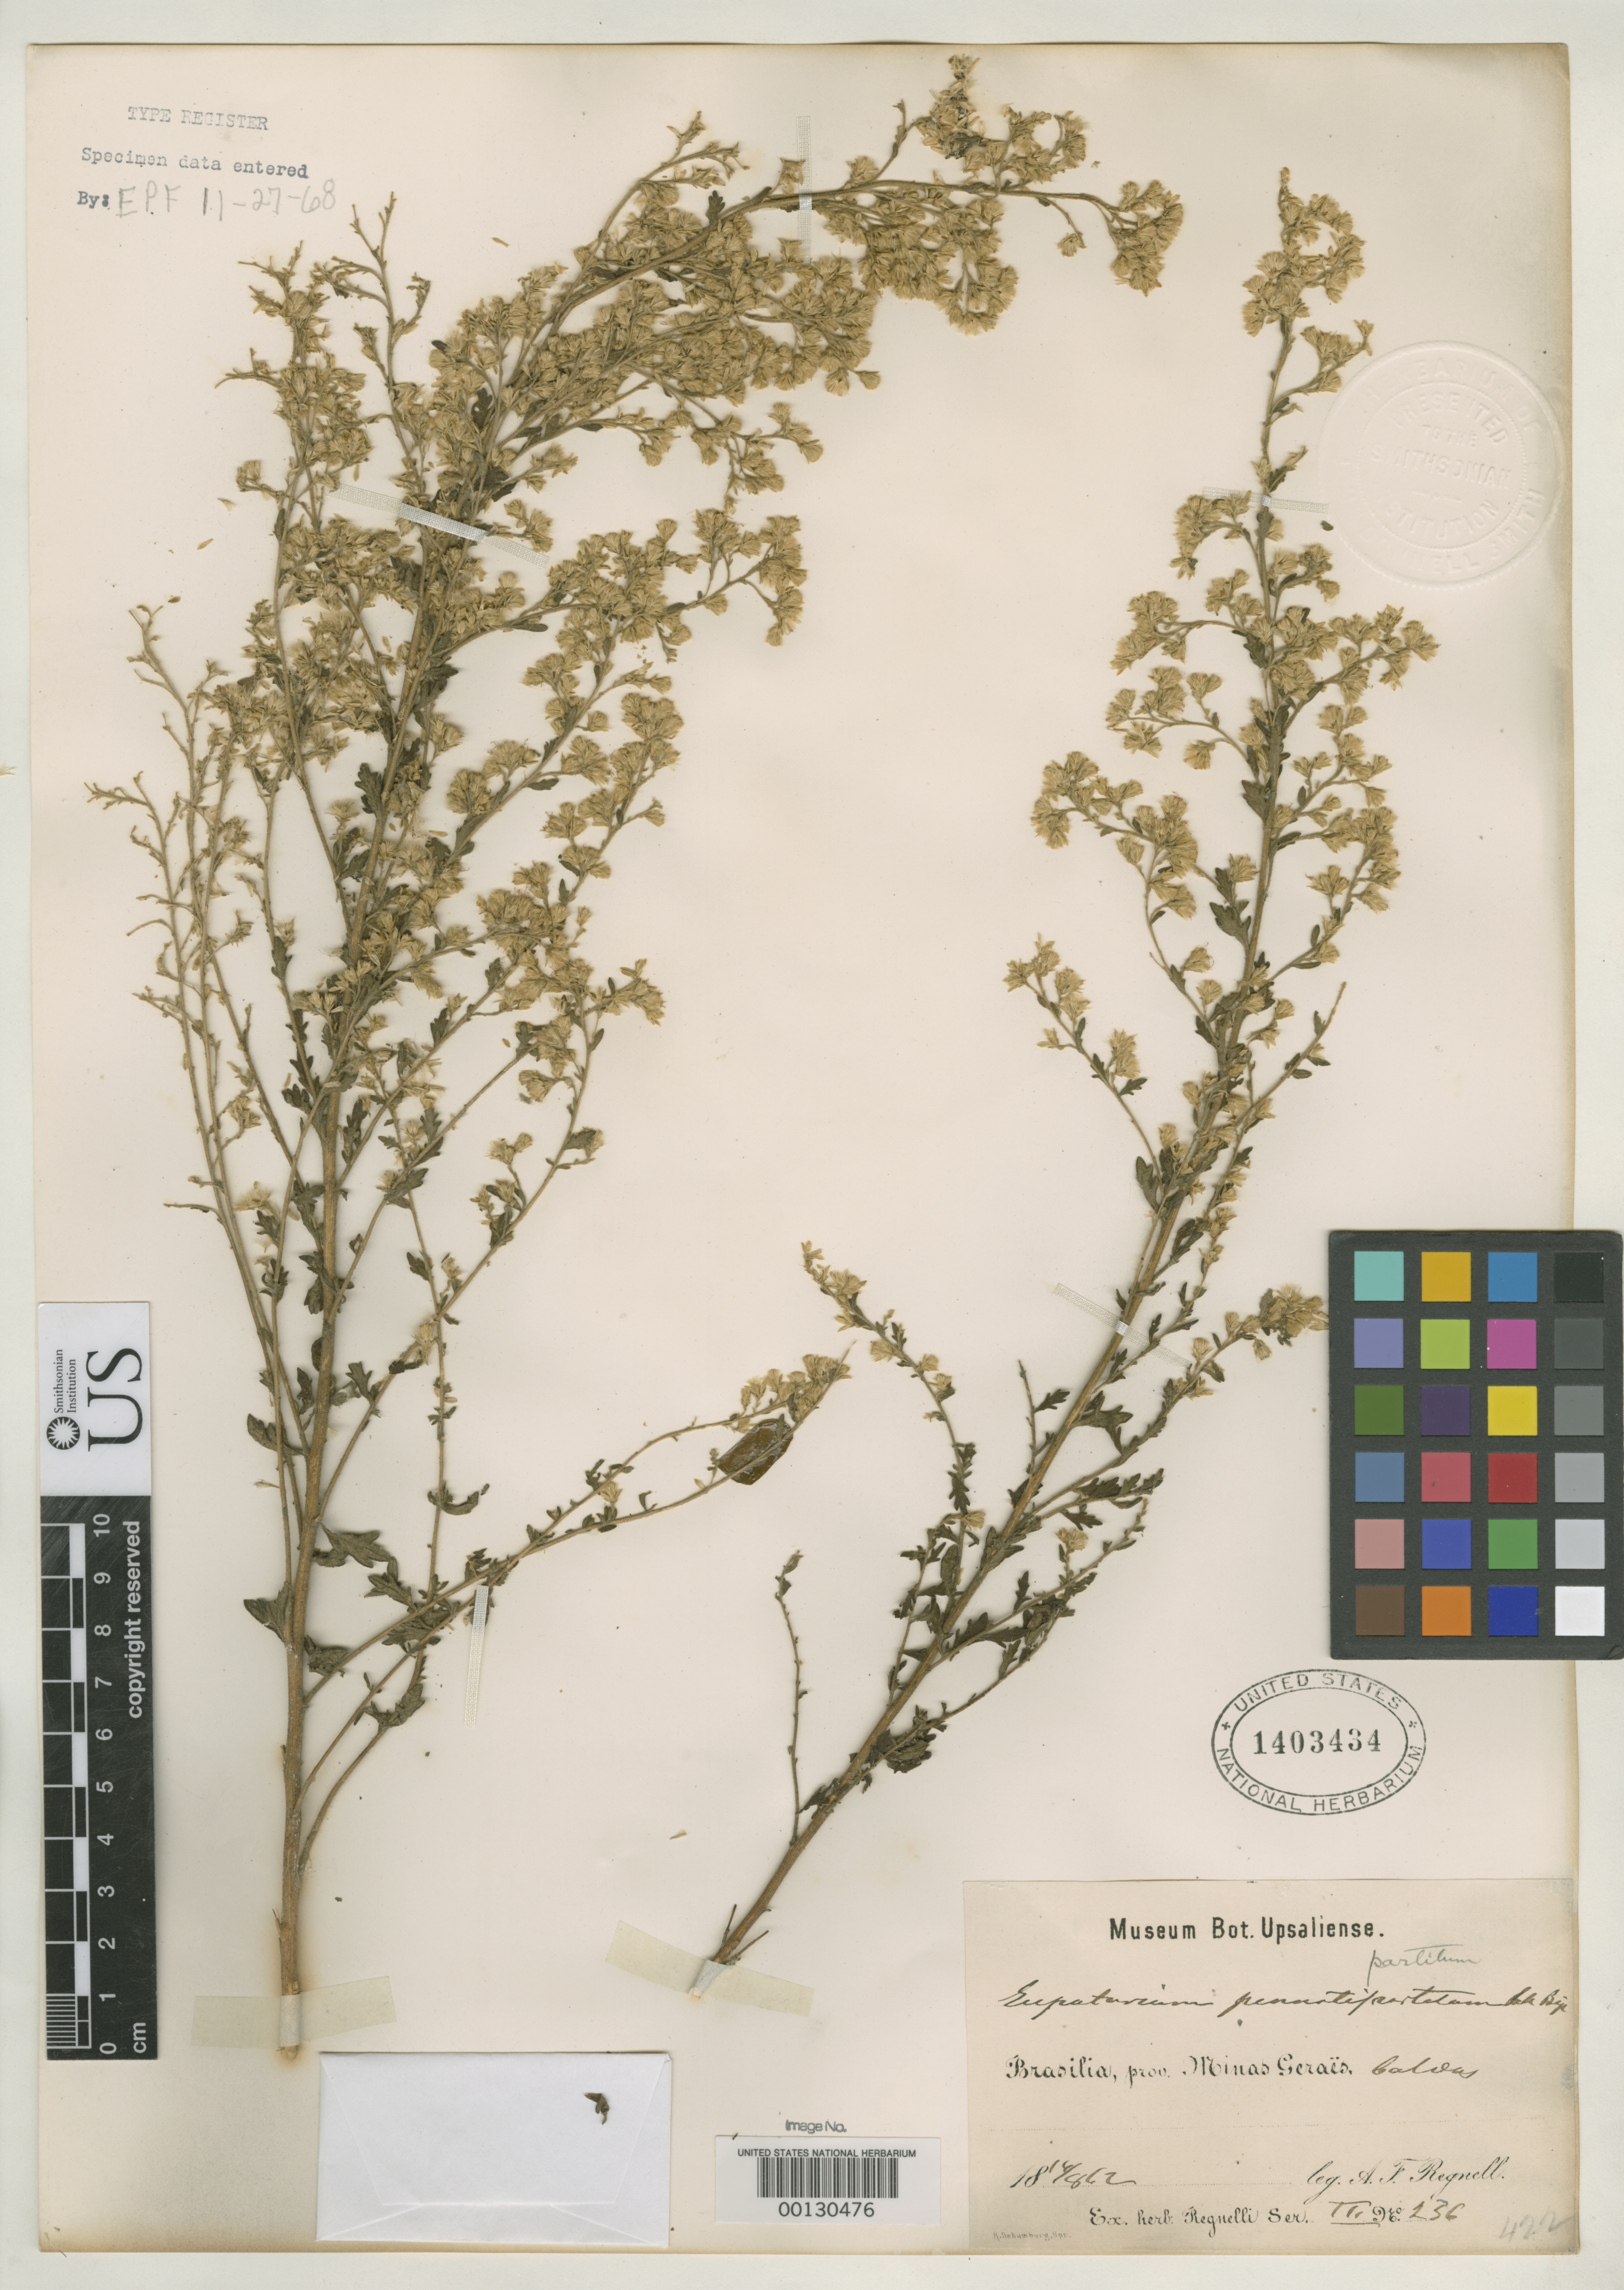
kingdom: Plantae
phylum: Tracheophyta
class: Magnoliopsida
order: Asterales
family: Asteraceae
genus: Eupatorium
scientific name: Eupatorium pinnatipartitum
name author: Baker in Mart.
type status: Isosyntype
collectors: A. F. Regnell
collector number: I 236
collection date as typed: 16 Aug 1862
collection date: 1862-08-16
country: Brazil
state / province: Minas Gerais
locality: Caldas.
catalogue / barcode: US 1403434